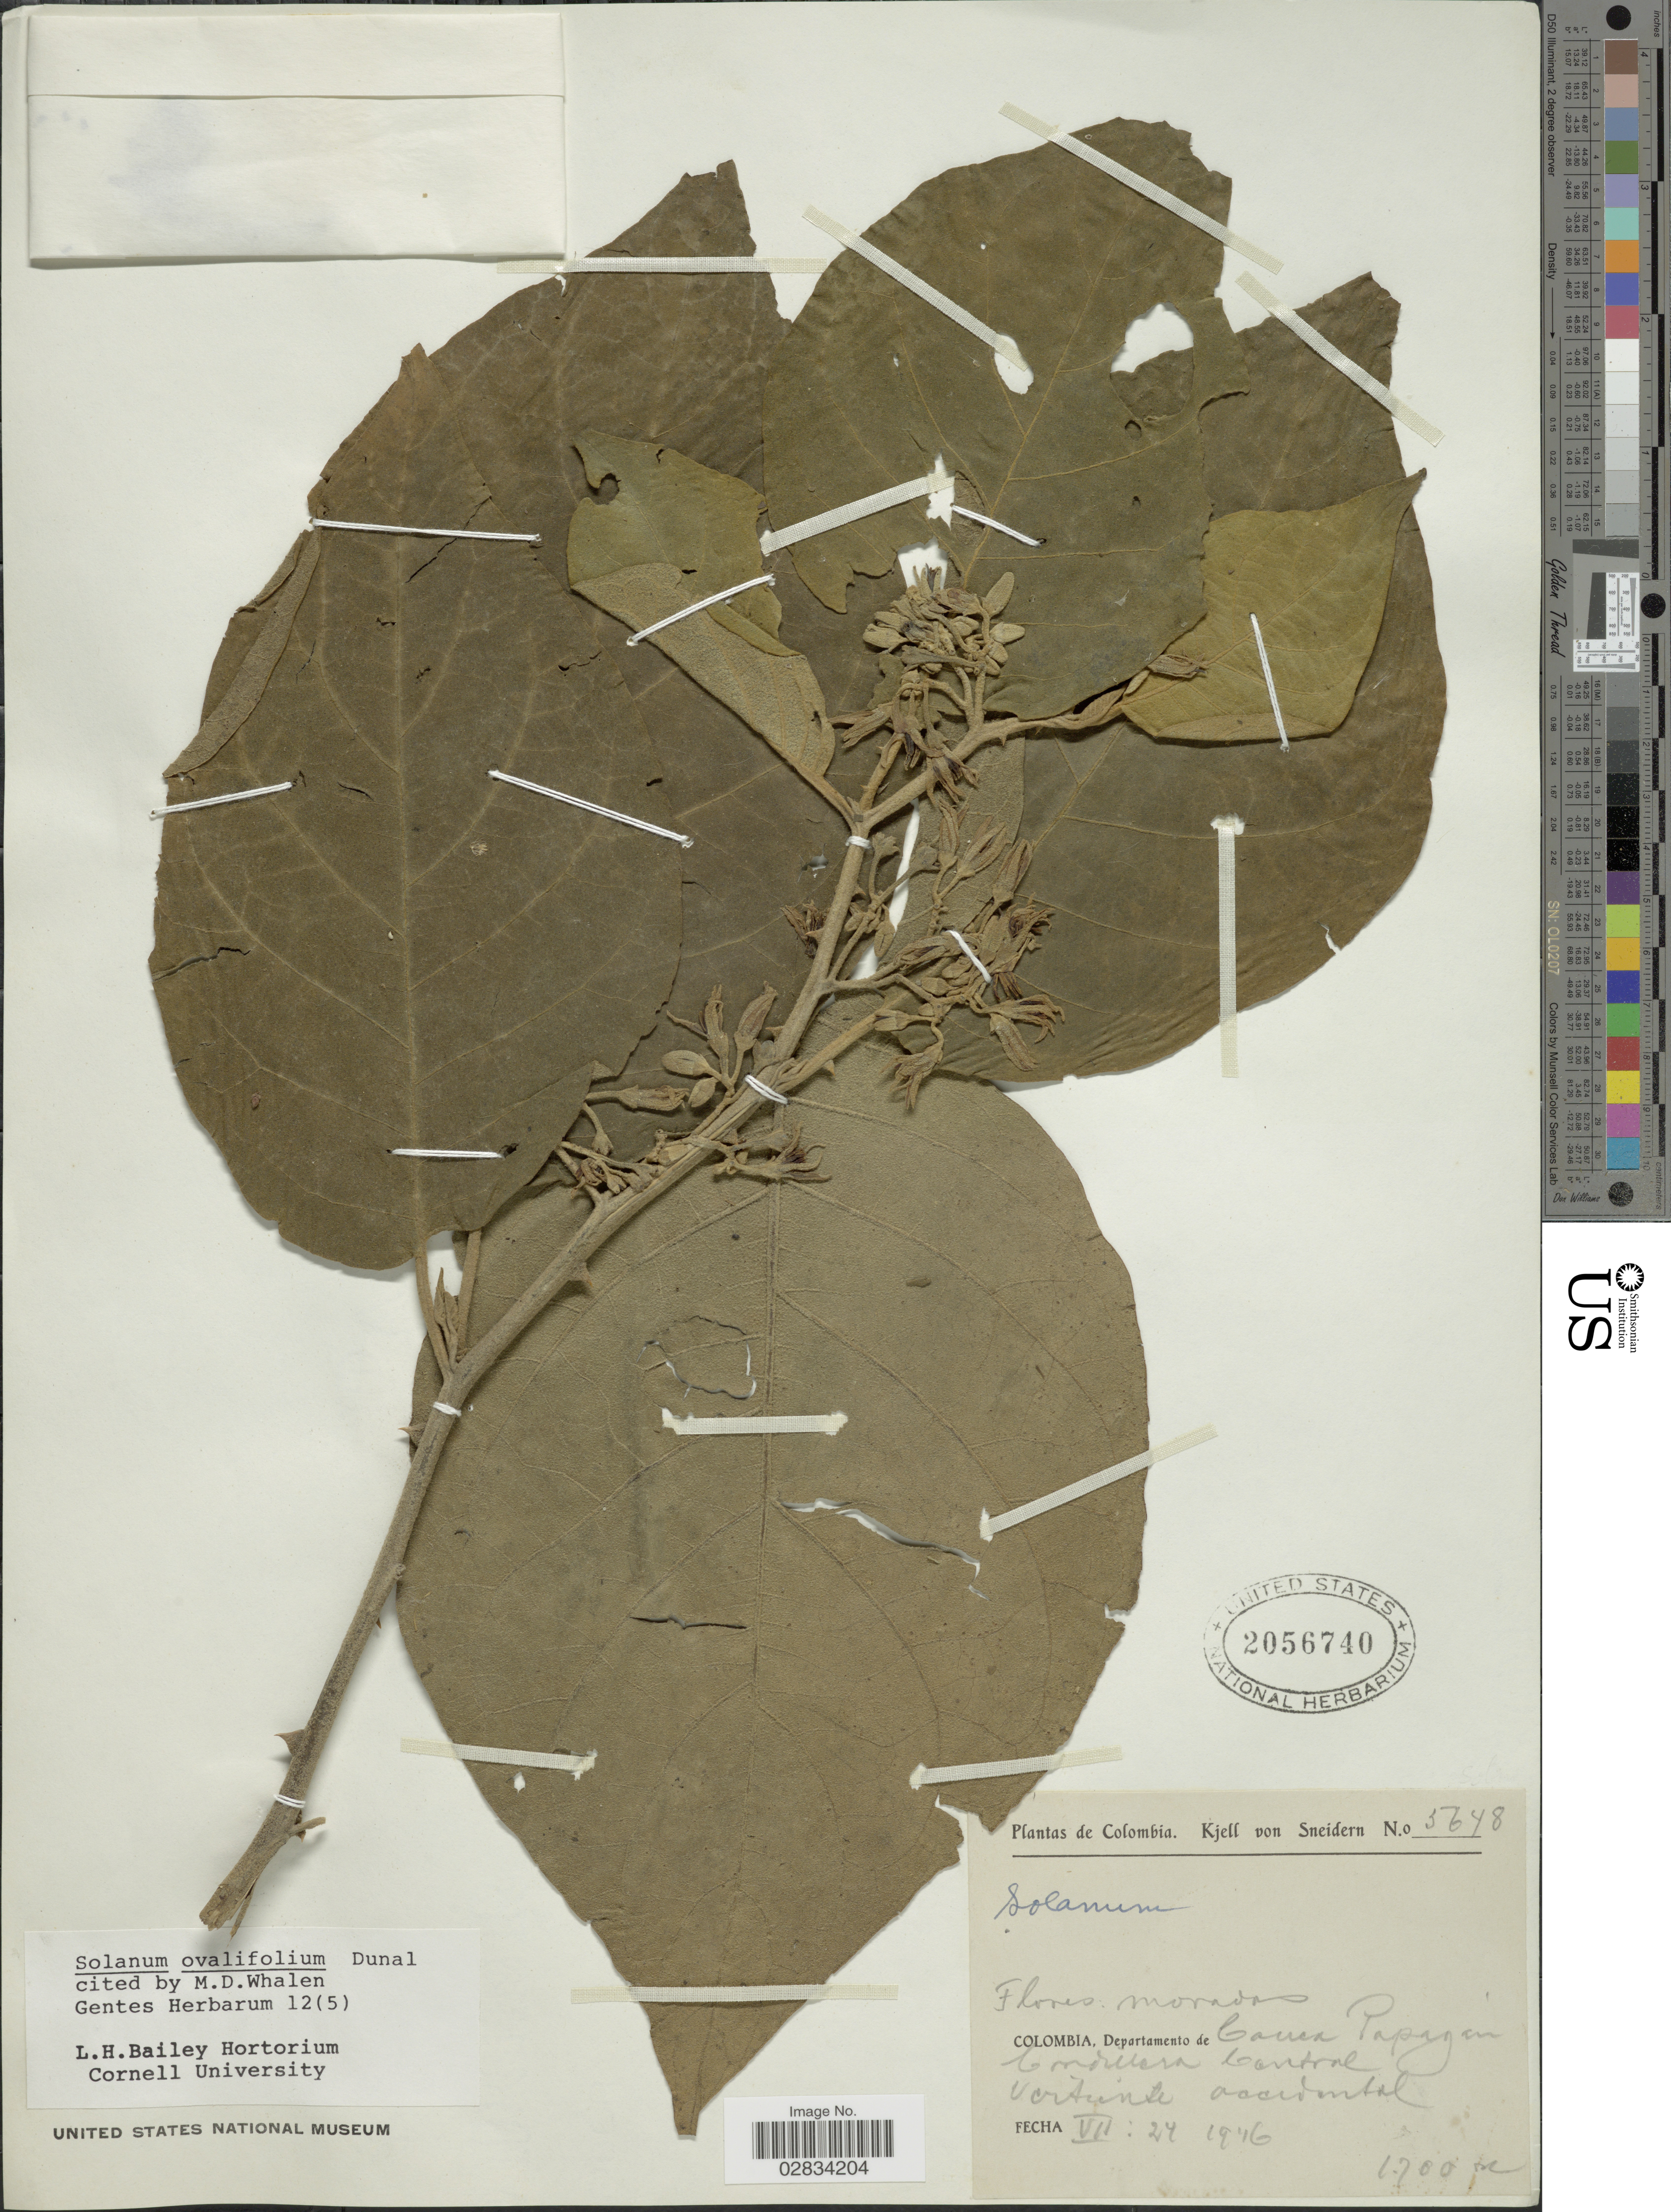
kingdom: Plantae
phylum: Tracheophyta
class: Magnoliopsida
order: Solanales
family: Solanaceae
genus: Solanum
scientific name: Solanum ovalifolium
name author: Dunal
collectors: K. von Sneidern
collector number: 5648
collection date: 1946-07-24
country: Colombia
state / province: Cauca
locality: Departamento de Cauca, Popayán, Cordillera Central, vertiente occidental.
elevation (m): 1700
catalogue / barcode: US 2056740